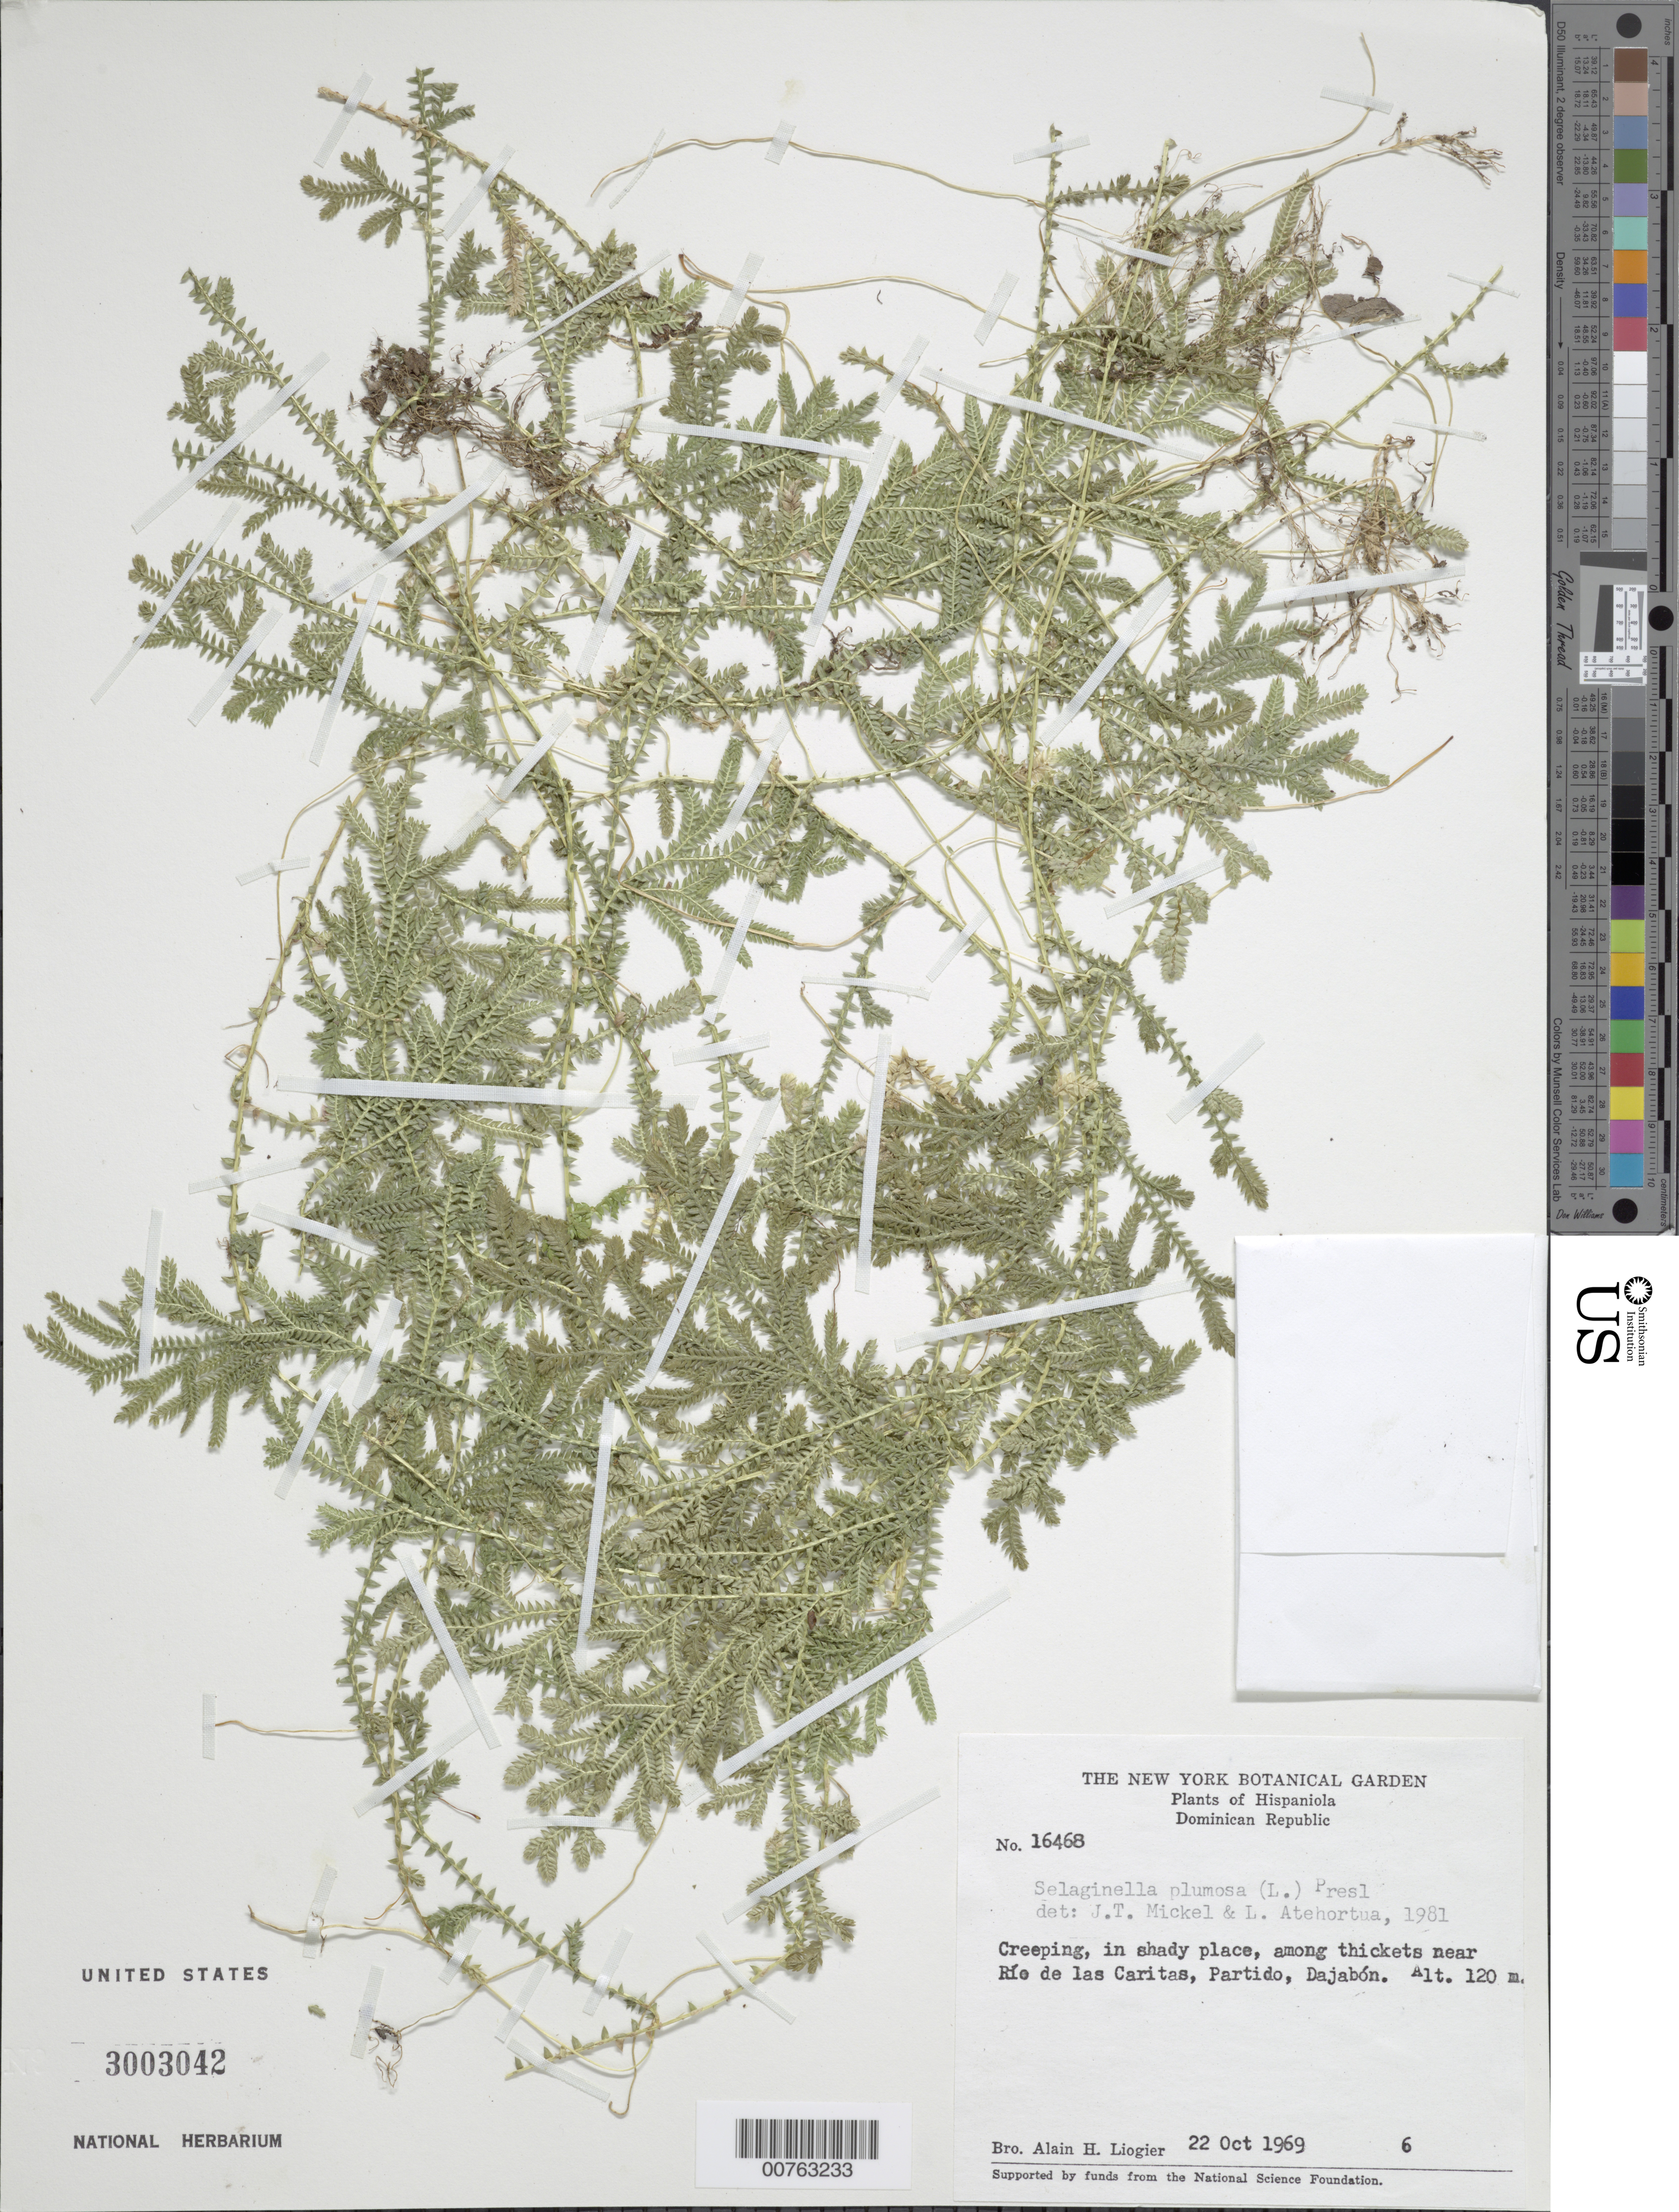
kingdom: Plantae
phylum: Tracheophyta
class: Lycopodiopsida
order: Selaginellales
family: Selaginellaceae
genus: Selaginella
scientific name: Selaginella plumosa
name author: (L.) C. Presl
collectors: A. H. Liogier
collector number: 16468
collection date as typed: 22 Oct 1969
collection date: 1969-10-22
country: Dominican Republic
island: Hispaniola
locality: Río de las Caritas, Partido, Dajabón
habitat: Among thickets, in shady place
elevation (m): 120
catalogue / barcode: US 3003042